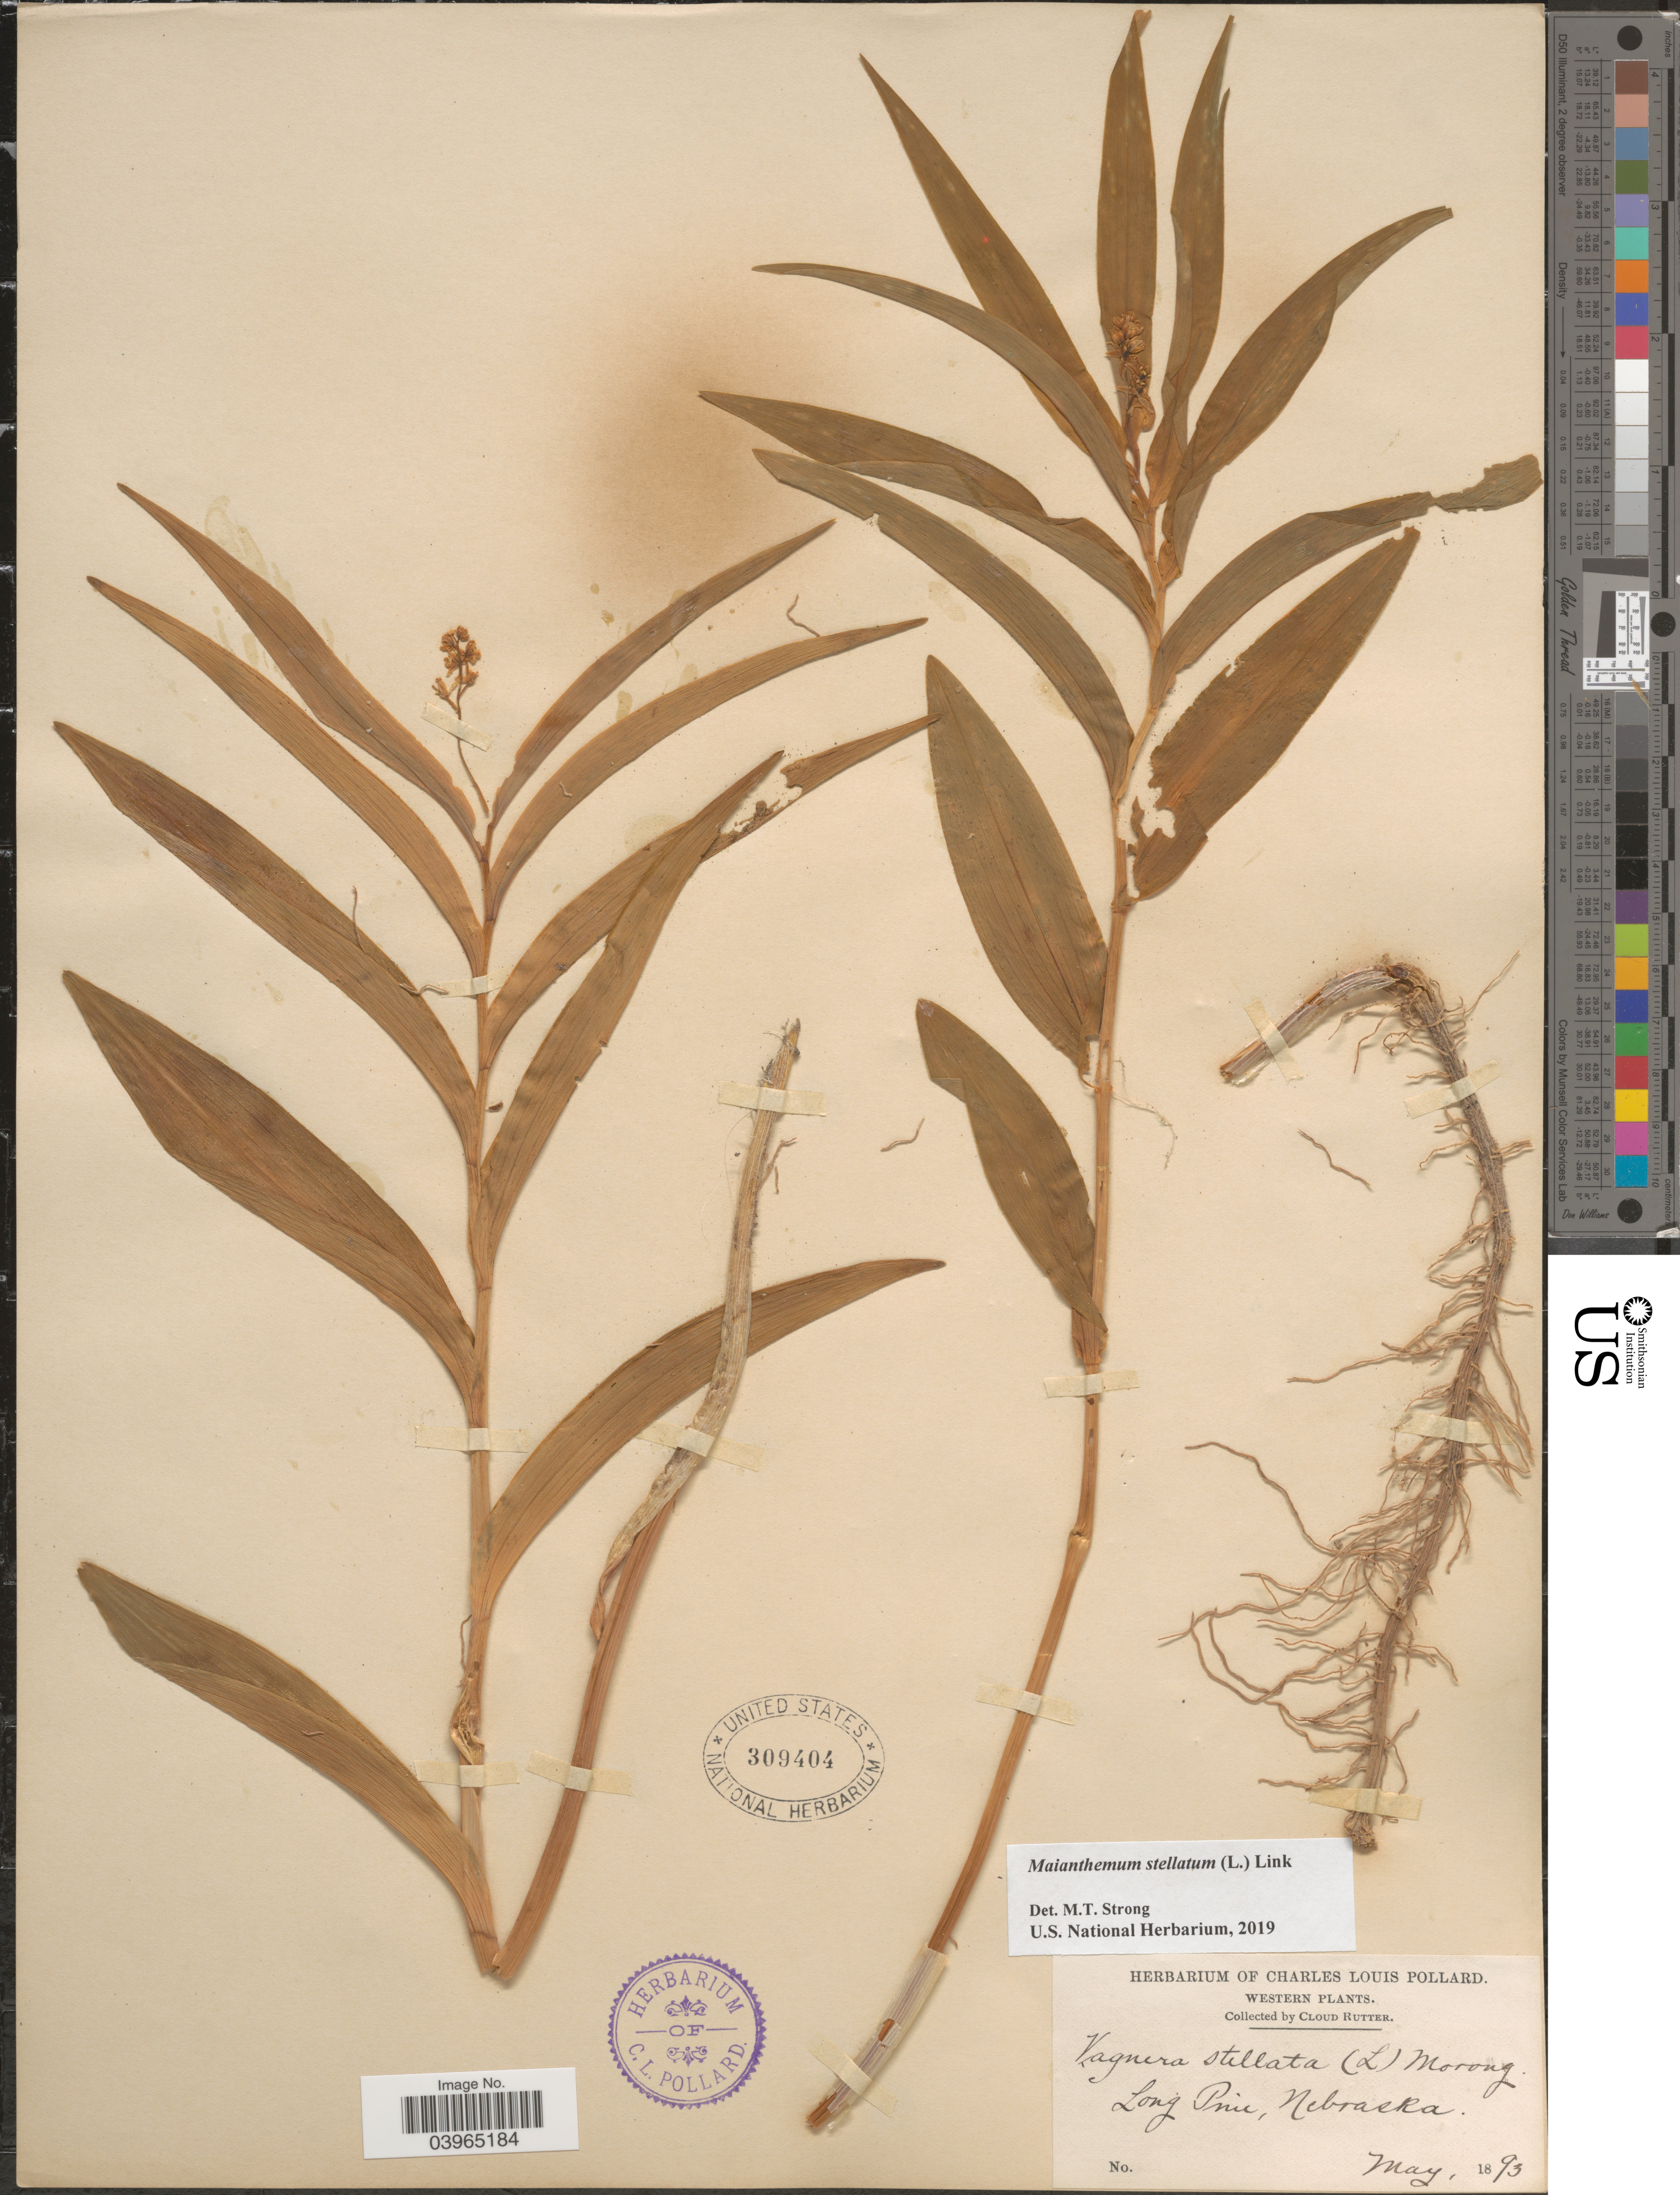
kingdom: Plantae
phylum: Tracheophyta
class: Liliopsida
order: Asparagales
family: Asparagaceae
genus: Maianthemum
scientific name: Maianthemum stellatum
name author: (L.) Link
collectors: C. Rutter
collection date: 1893-05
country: United States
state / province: Nebraska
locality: Western. Long Pine.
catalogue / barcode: US 309404